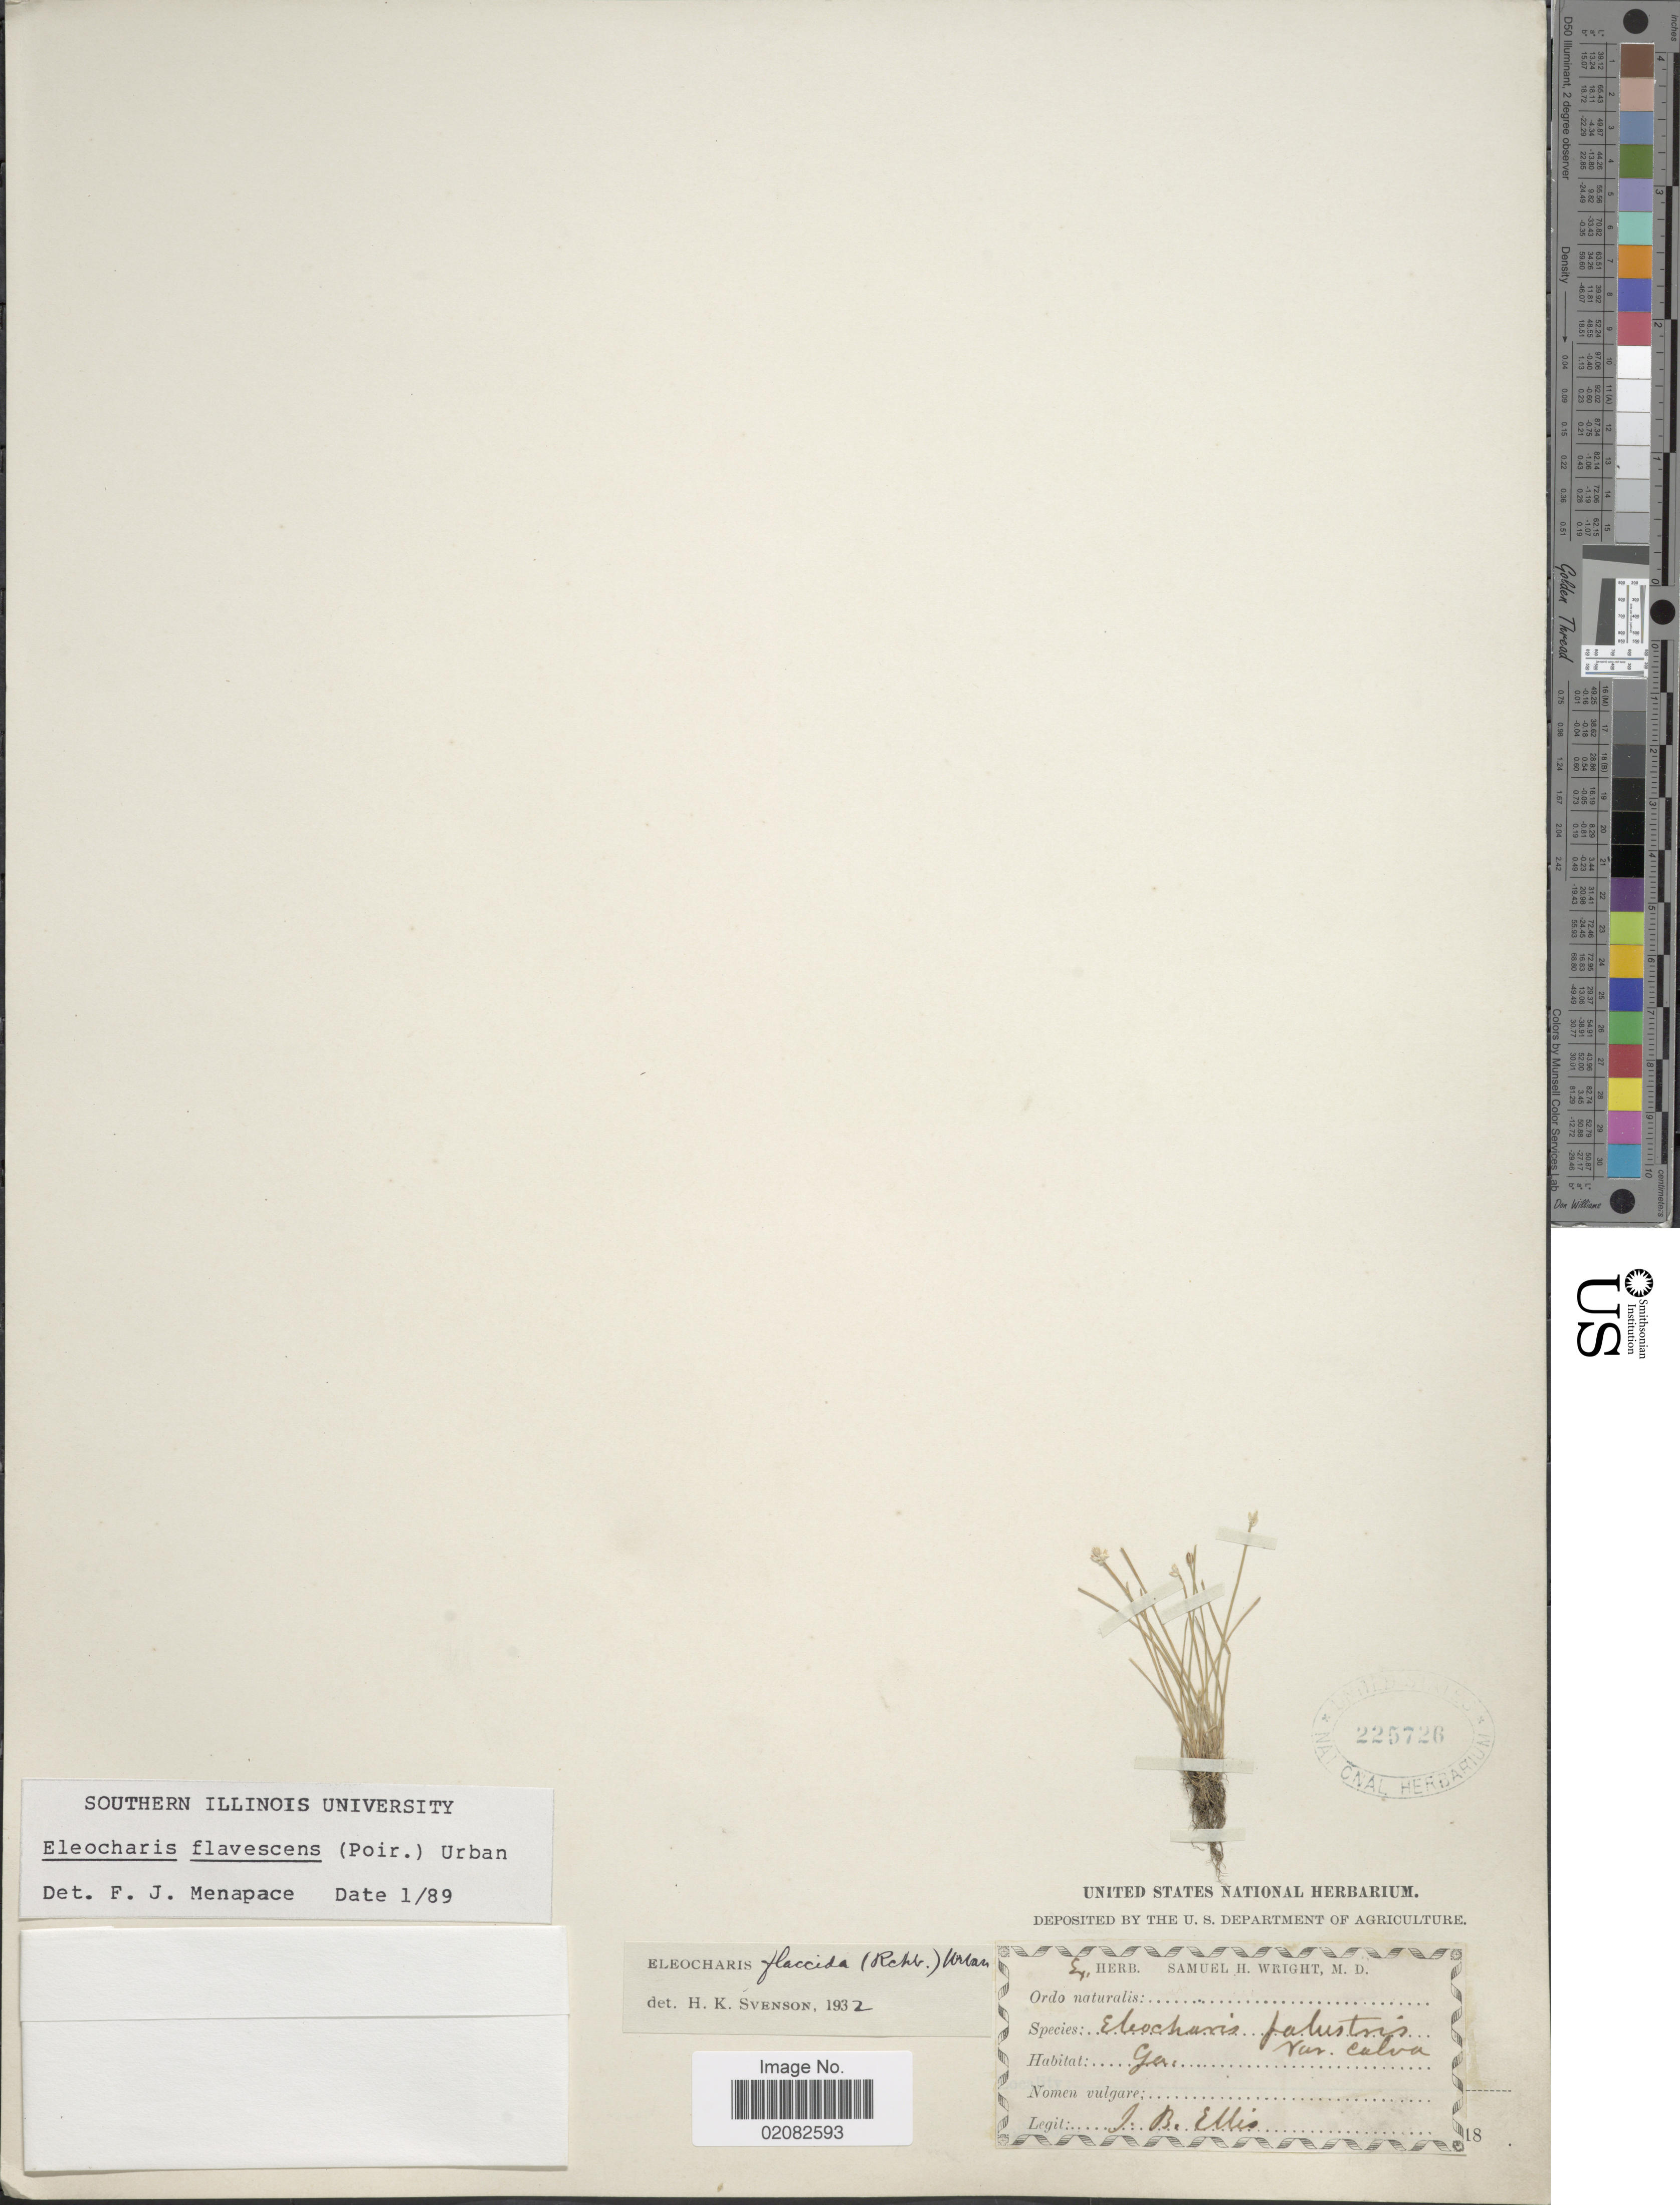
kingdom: Plantae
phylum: Tracheophyta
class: Liliopsida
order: Poales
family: Cyperaceae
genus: Eleocharis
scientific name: Eleocharis flavescens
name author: (Poir.) Urb.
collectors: J. B. Ellis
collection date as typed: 18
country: United States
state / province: Georgia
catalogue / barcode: US 225726